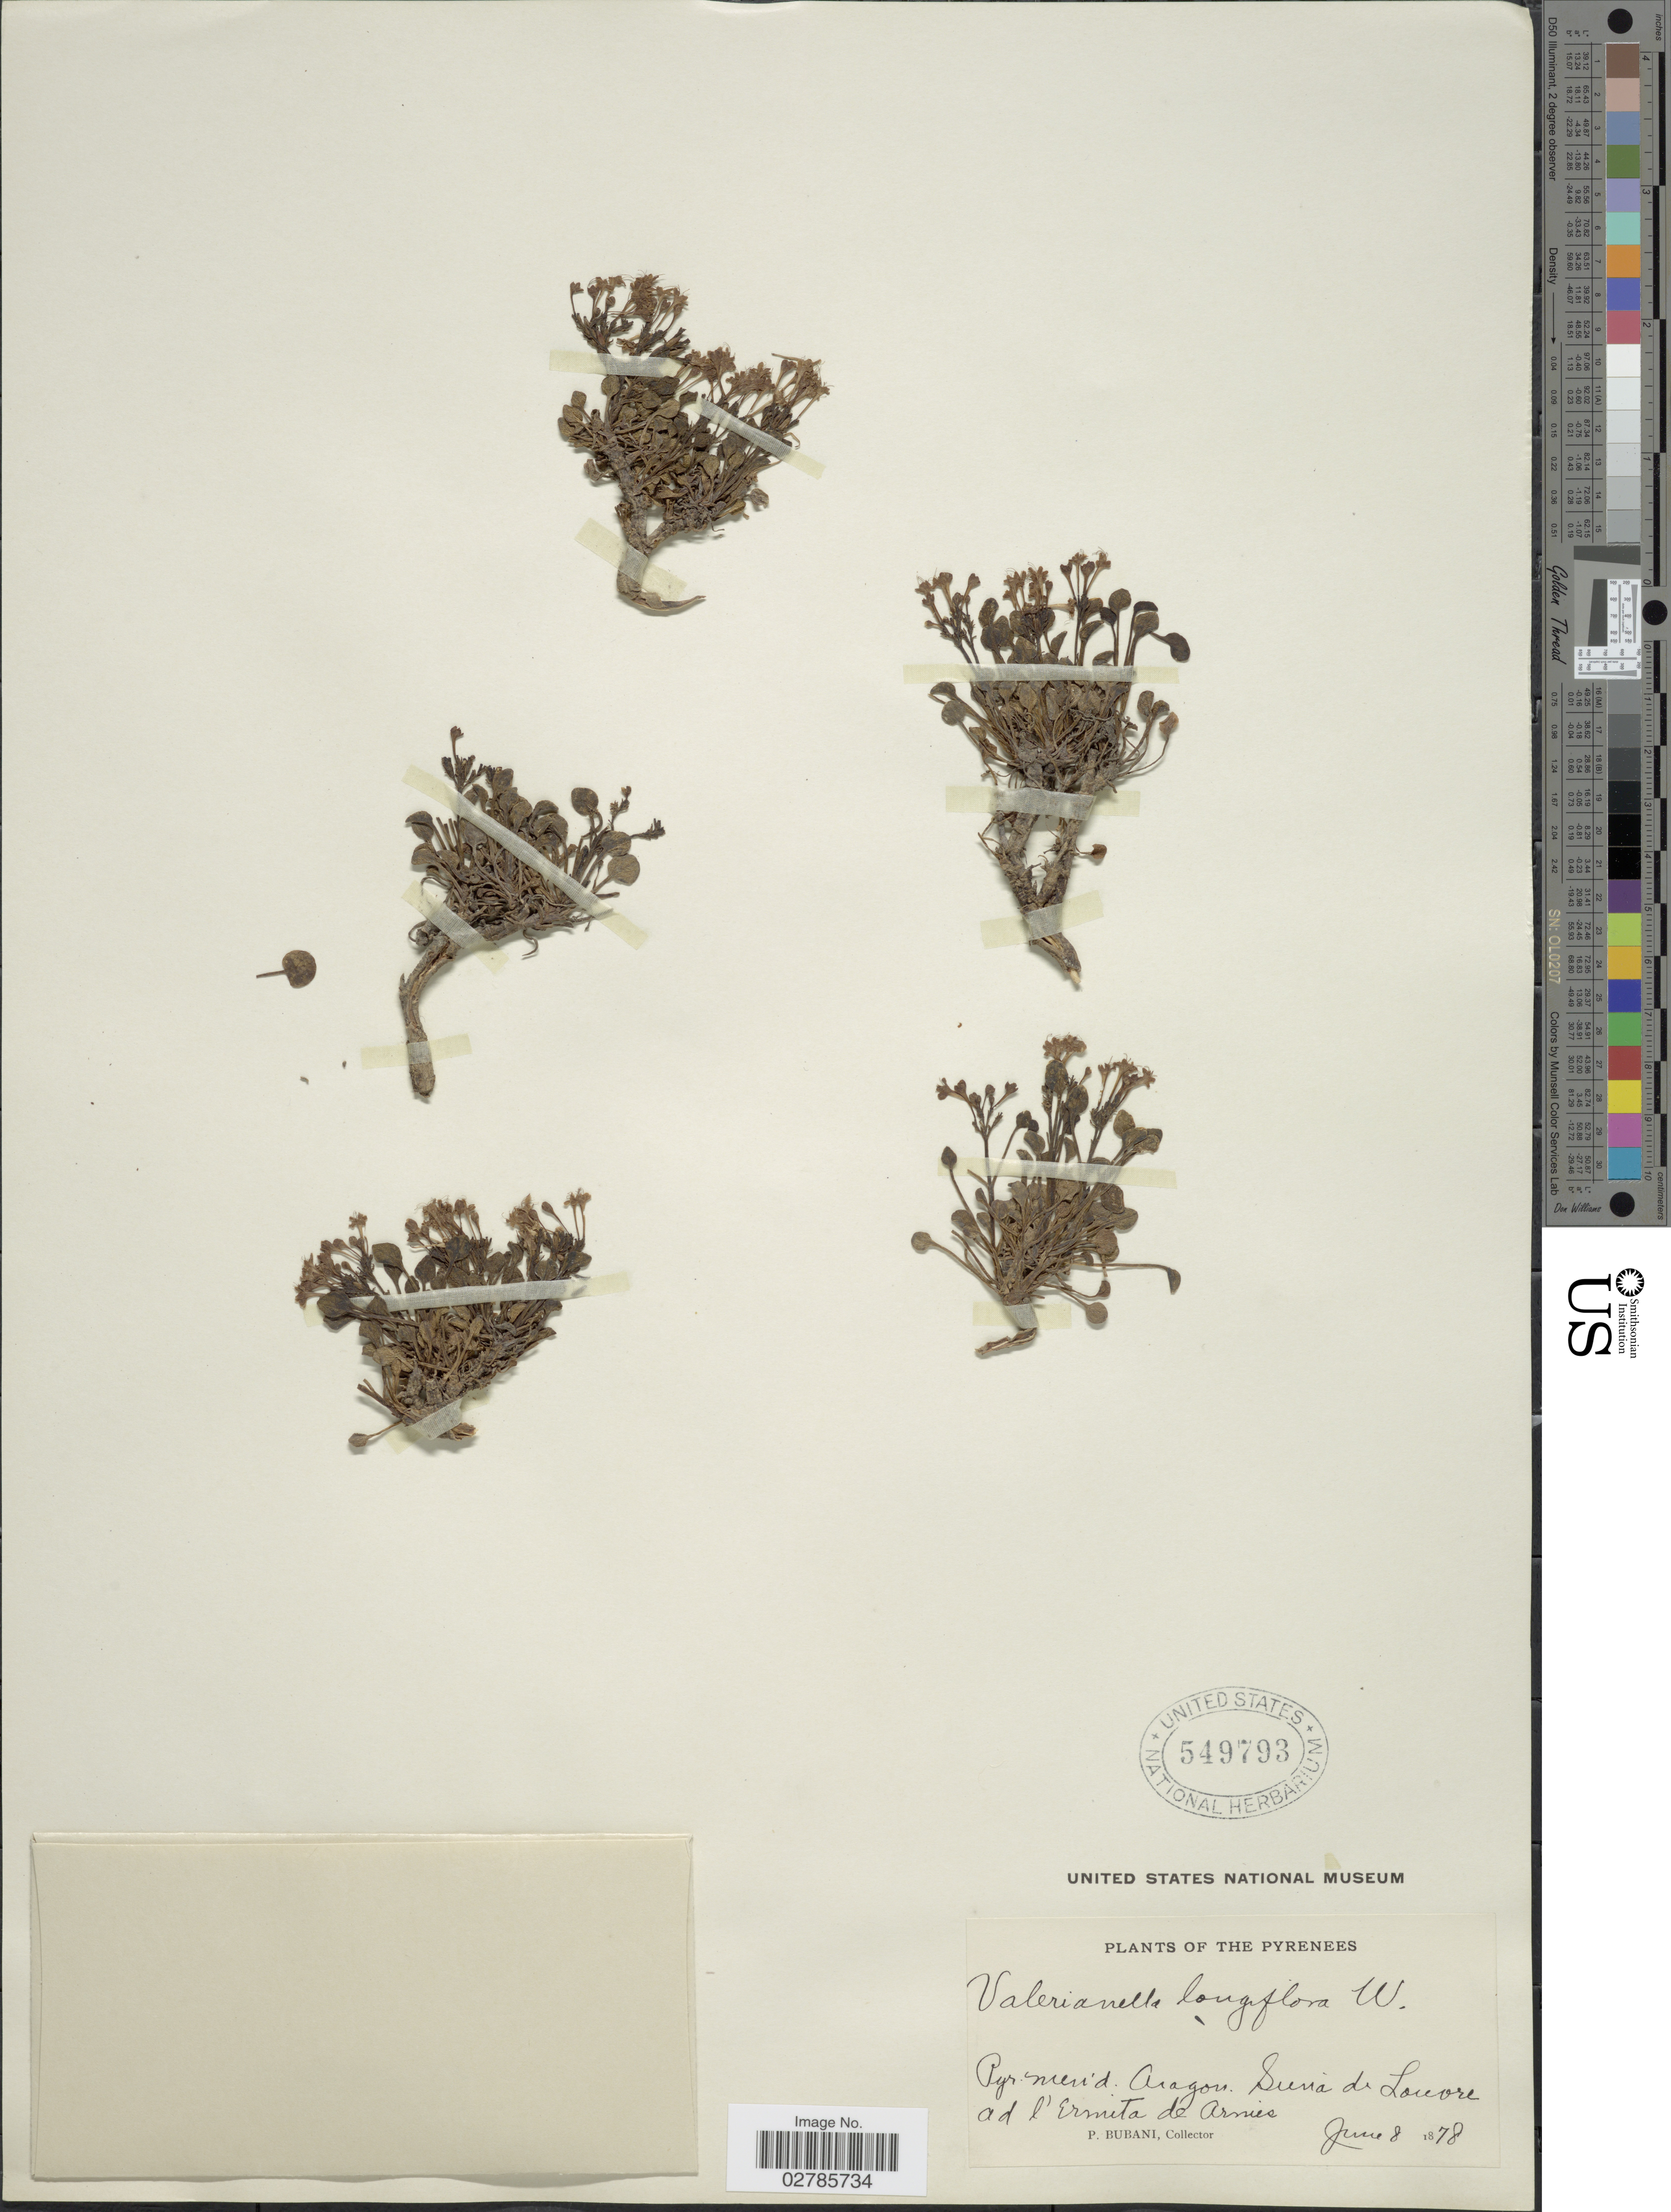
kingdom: Plantae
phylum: Tracheophyta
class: Magnoliopsida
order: Dipsacales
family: Caprifoliaceae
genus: Valeriana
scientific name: Valeriana longiflora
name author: Willk.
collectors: P. Bubani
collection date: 1878-06-08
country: Spain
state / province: Aragon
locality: The Pyrenees, Pyr. merid. Aragon. Sierra de Louvre ad l'Ermita de Arnies.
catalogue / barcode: US 549793